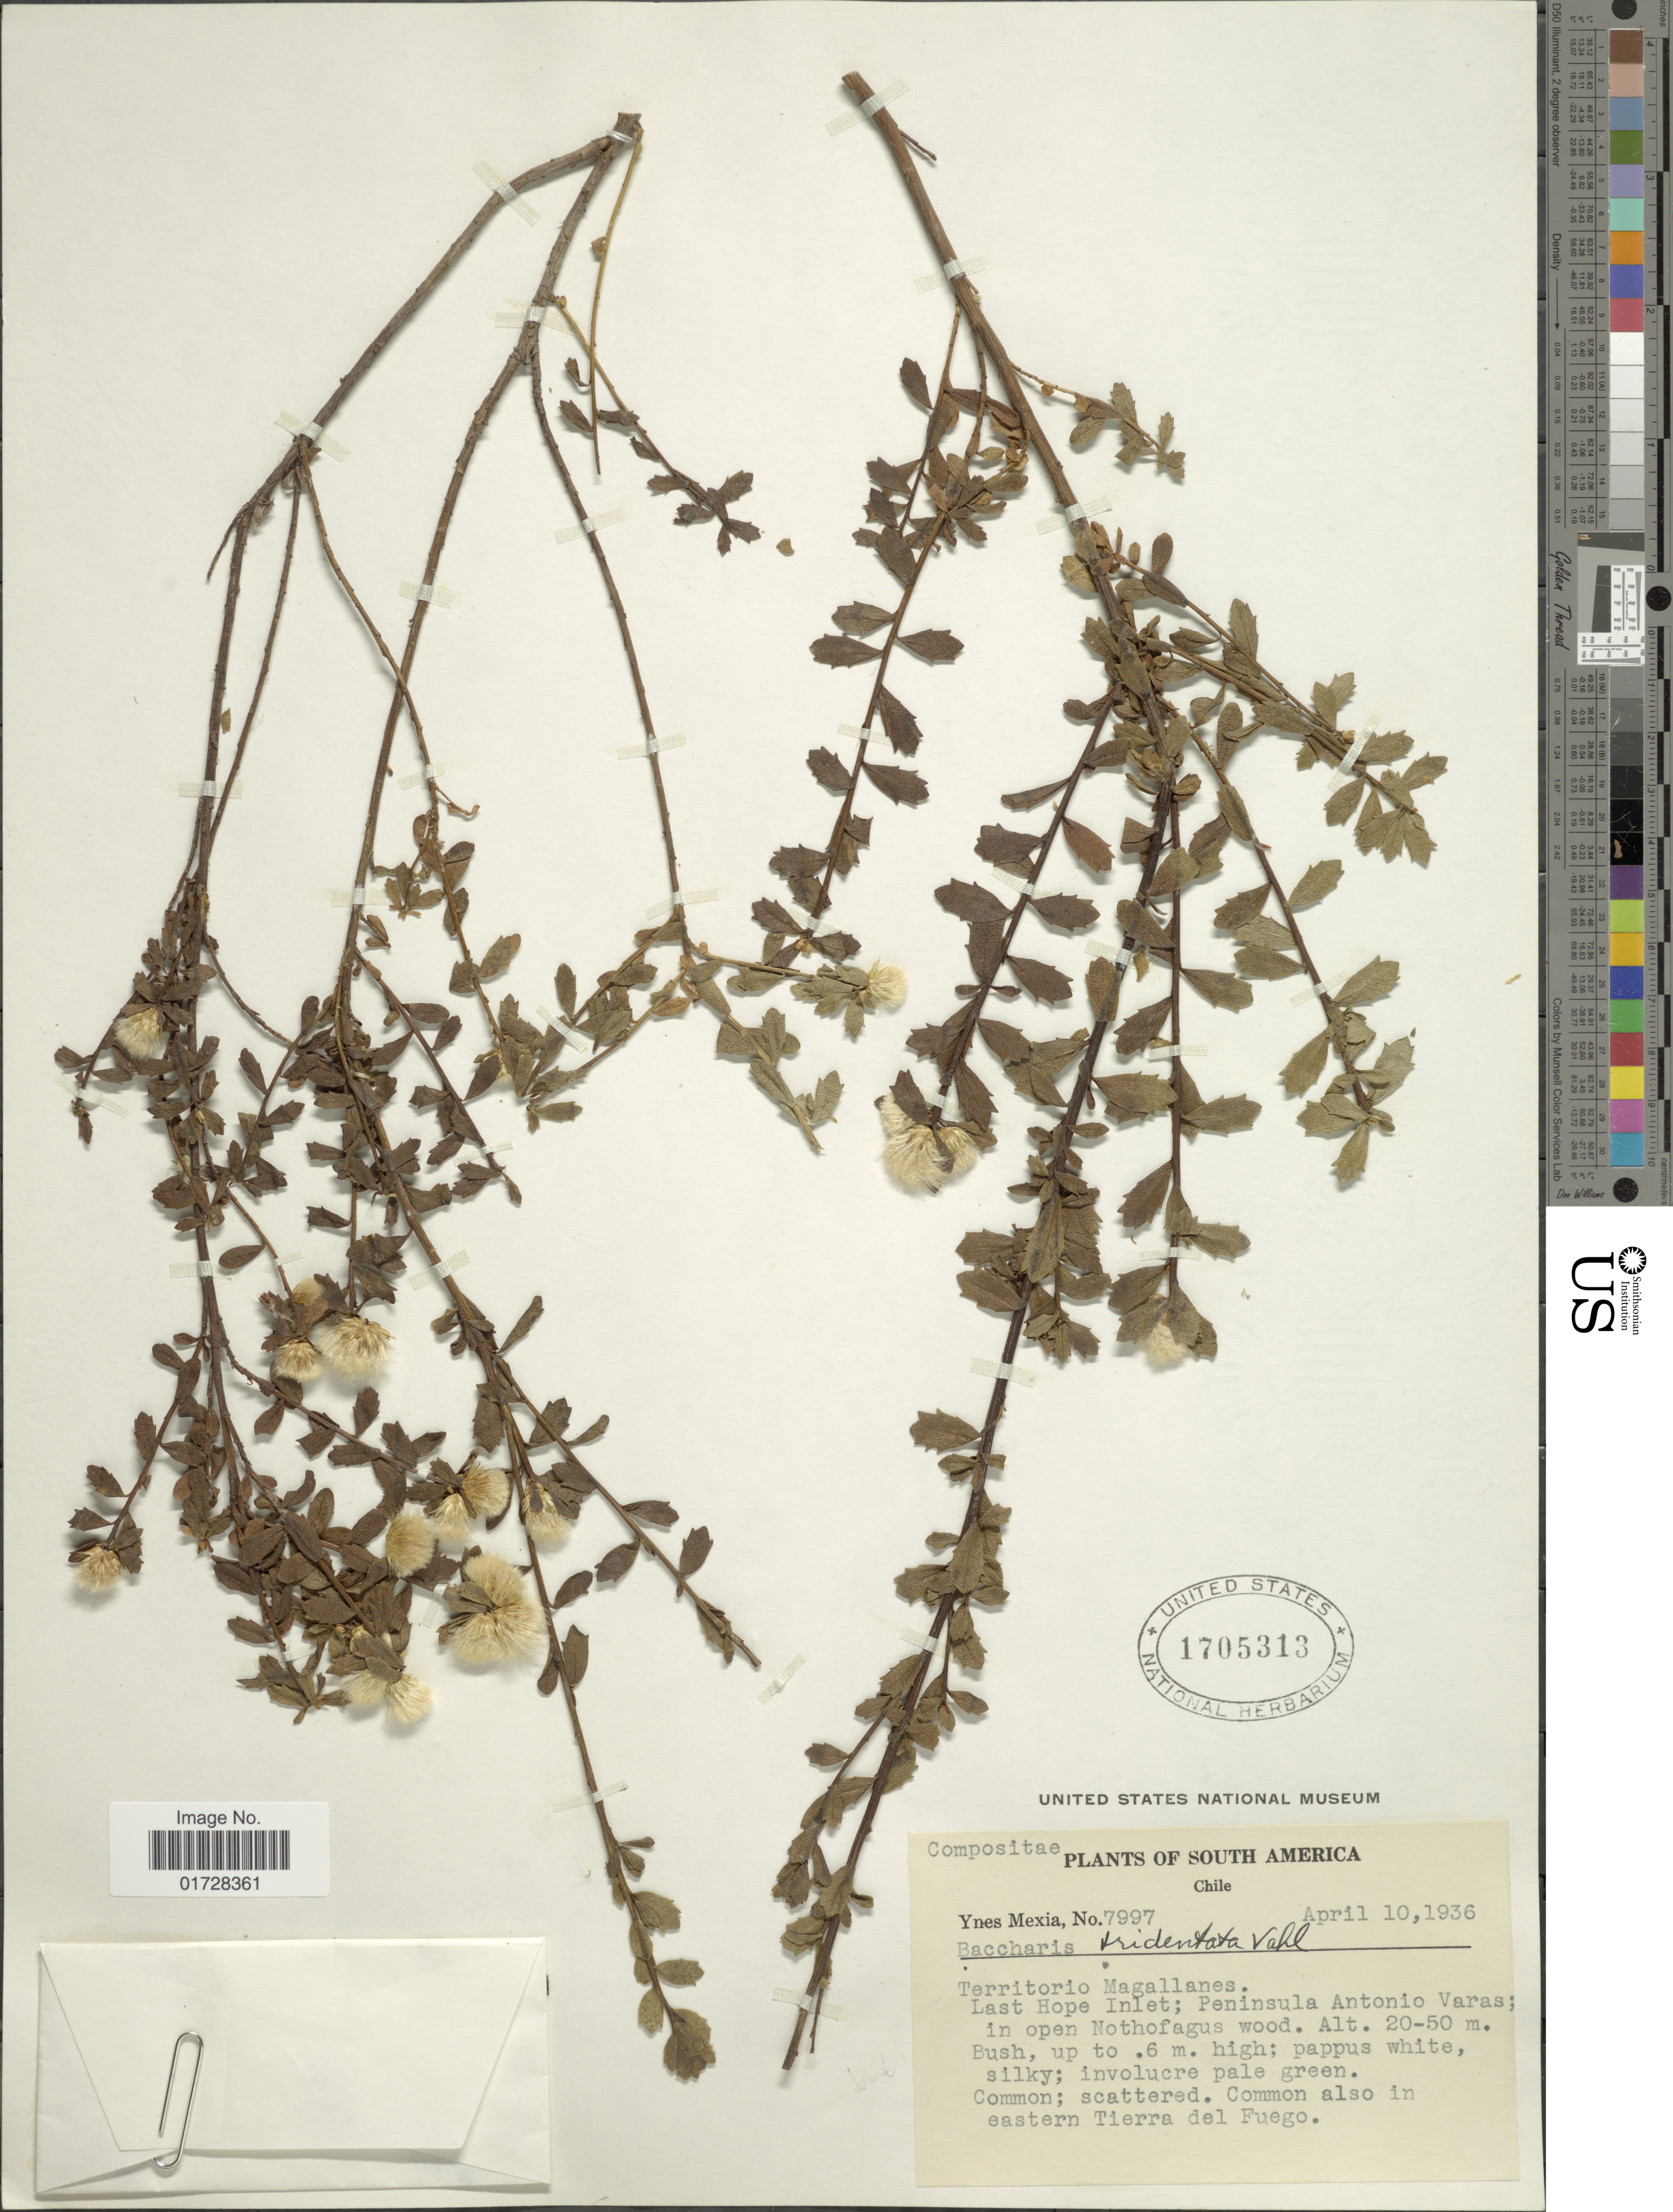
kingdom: Plantae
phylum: Tracheophyta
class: Magnoliopsida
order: Asterales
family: Asteraceae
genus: Baccharis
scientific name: Baccharis sp.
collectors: Y. Mexia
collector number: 7997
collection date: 1936-04-10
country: Chile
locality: South America, Territorio Magallanes, Last Hope Inlet, Peninsula Antonio Varas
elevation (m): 20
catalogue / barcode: US 1705313